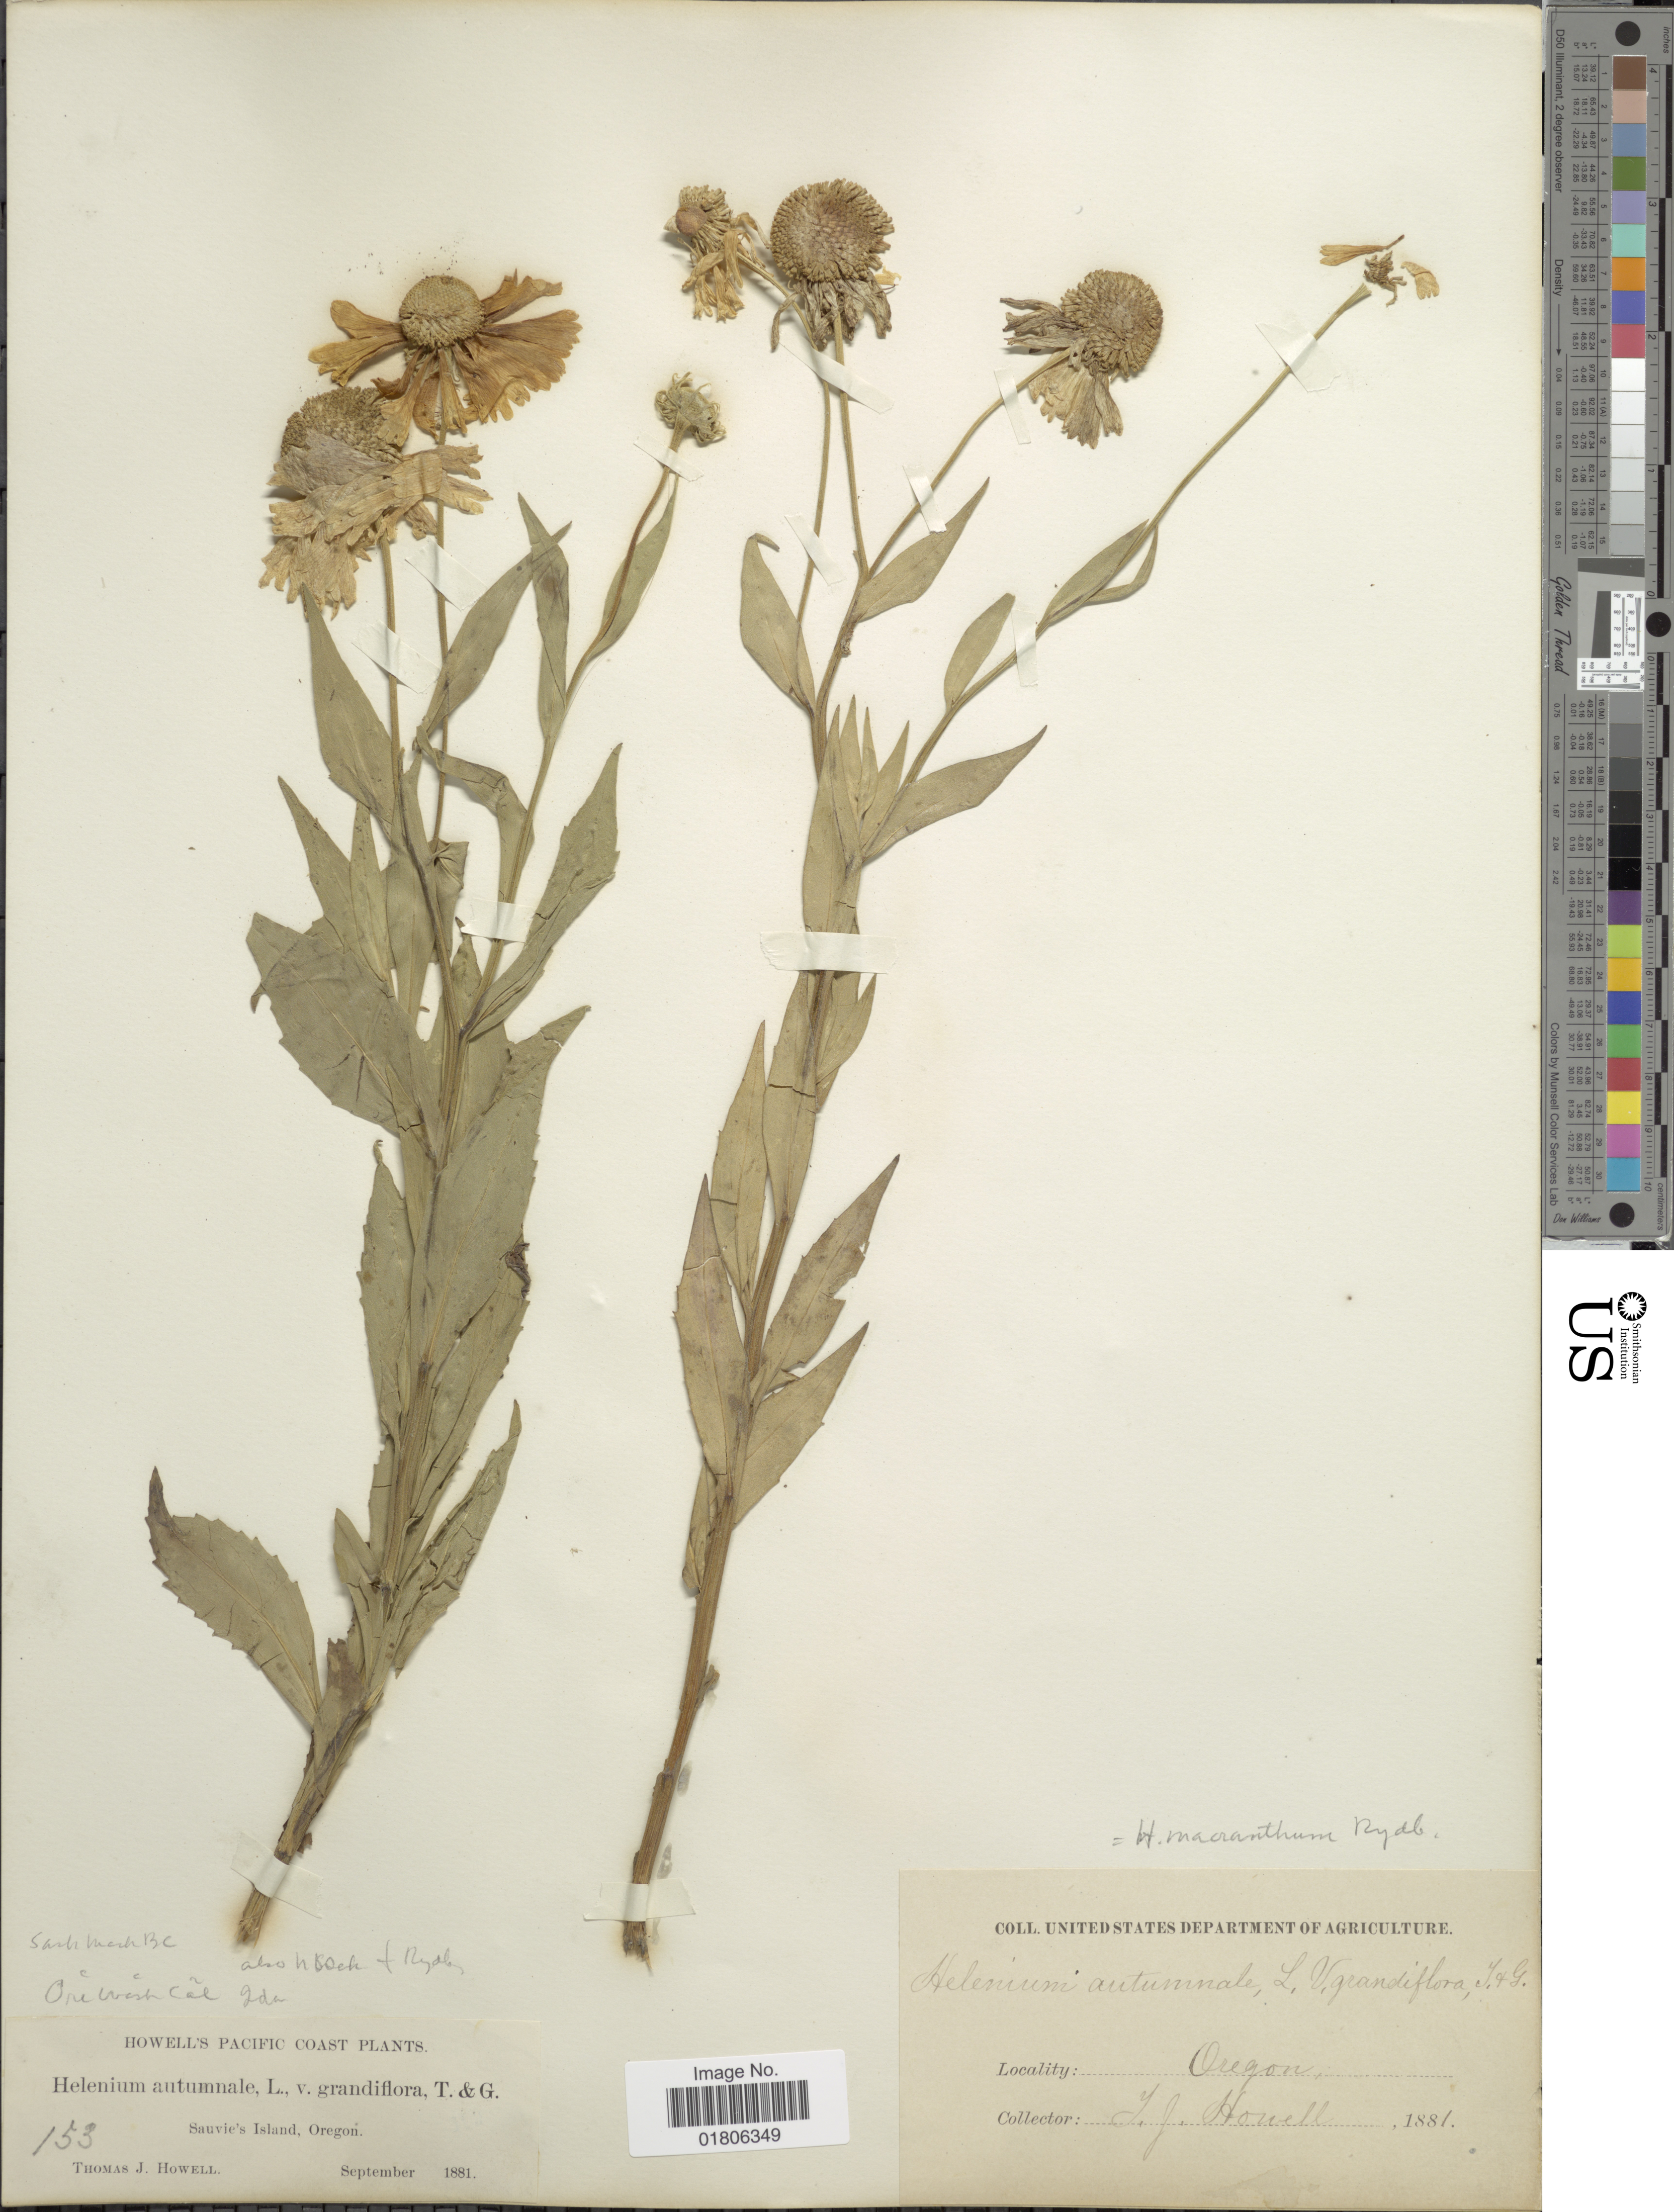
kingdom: Plantae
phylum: Tracheophyta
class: Magnoliopsida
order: Asterales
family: Asteraceae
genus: Helenium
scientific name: Helenium macranthum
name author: Rydb.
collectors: T. J. Howell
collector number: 153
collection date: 1881-09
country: United States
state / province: Oregon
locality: Pacific Coast, Sauvie's Island